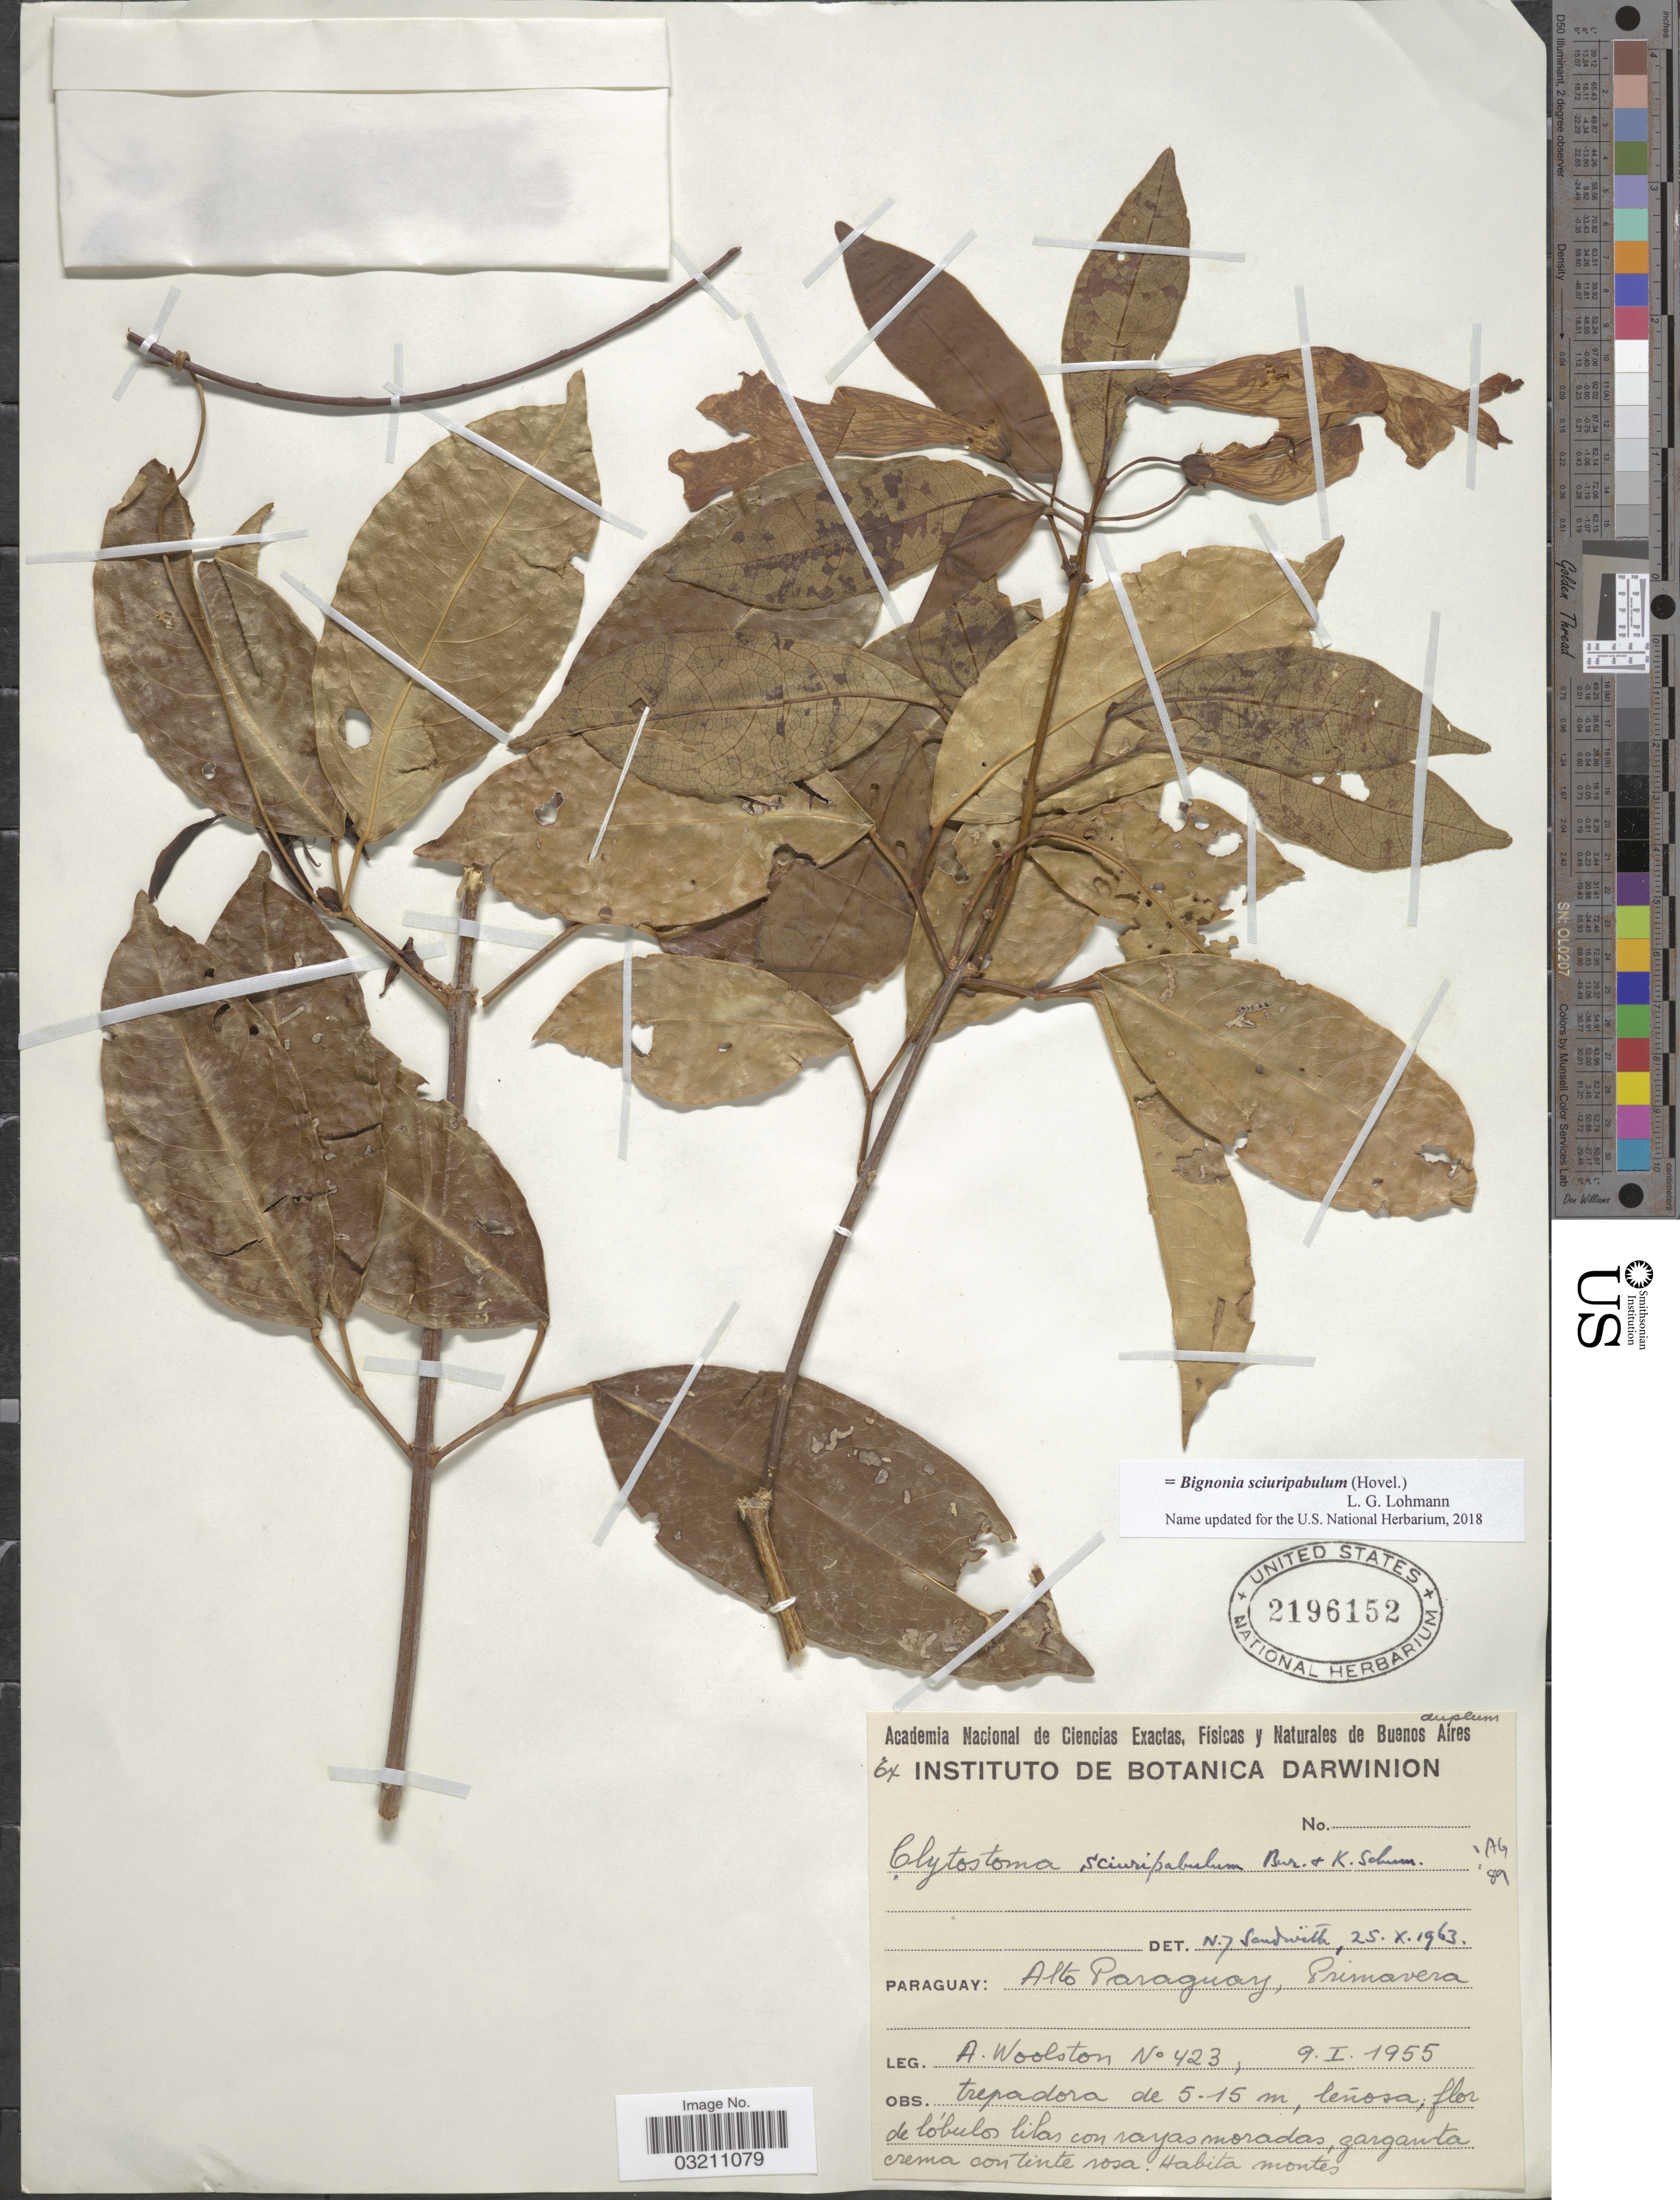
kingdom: Plantae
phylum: Tracheophyta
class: Magnoliopsida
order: Lamiales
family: Bignoniaceae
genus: Bignonia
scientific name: Bignonia sciuripabulum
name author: (K. Schum.) L.G. Lohmann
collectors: A. Woolston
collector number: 423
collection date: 1955-01-09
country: Paraguay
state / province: Alto Paraguay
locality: Primavera.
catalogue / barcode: US 2196152